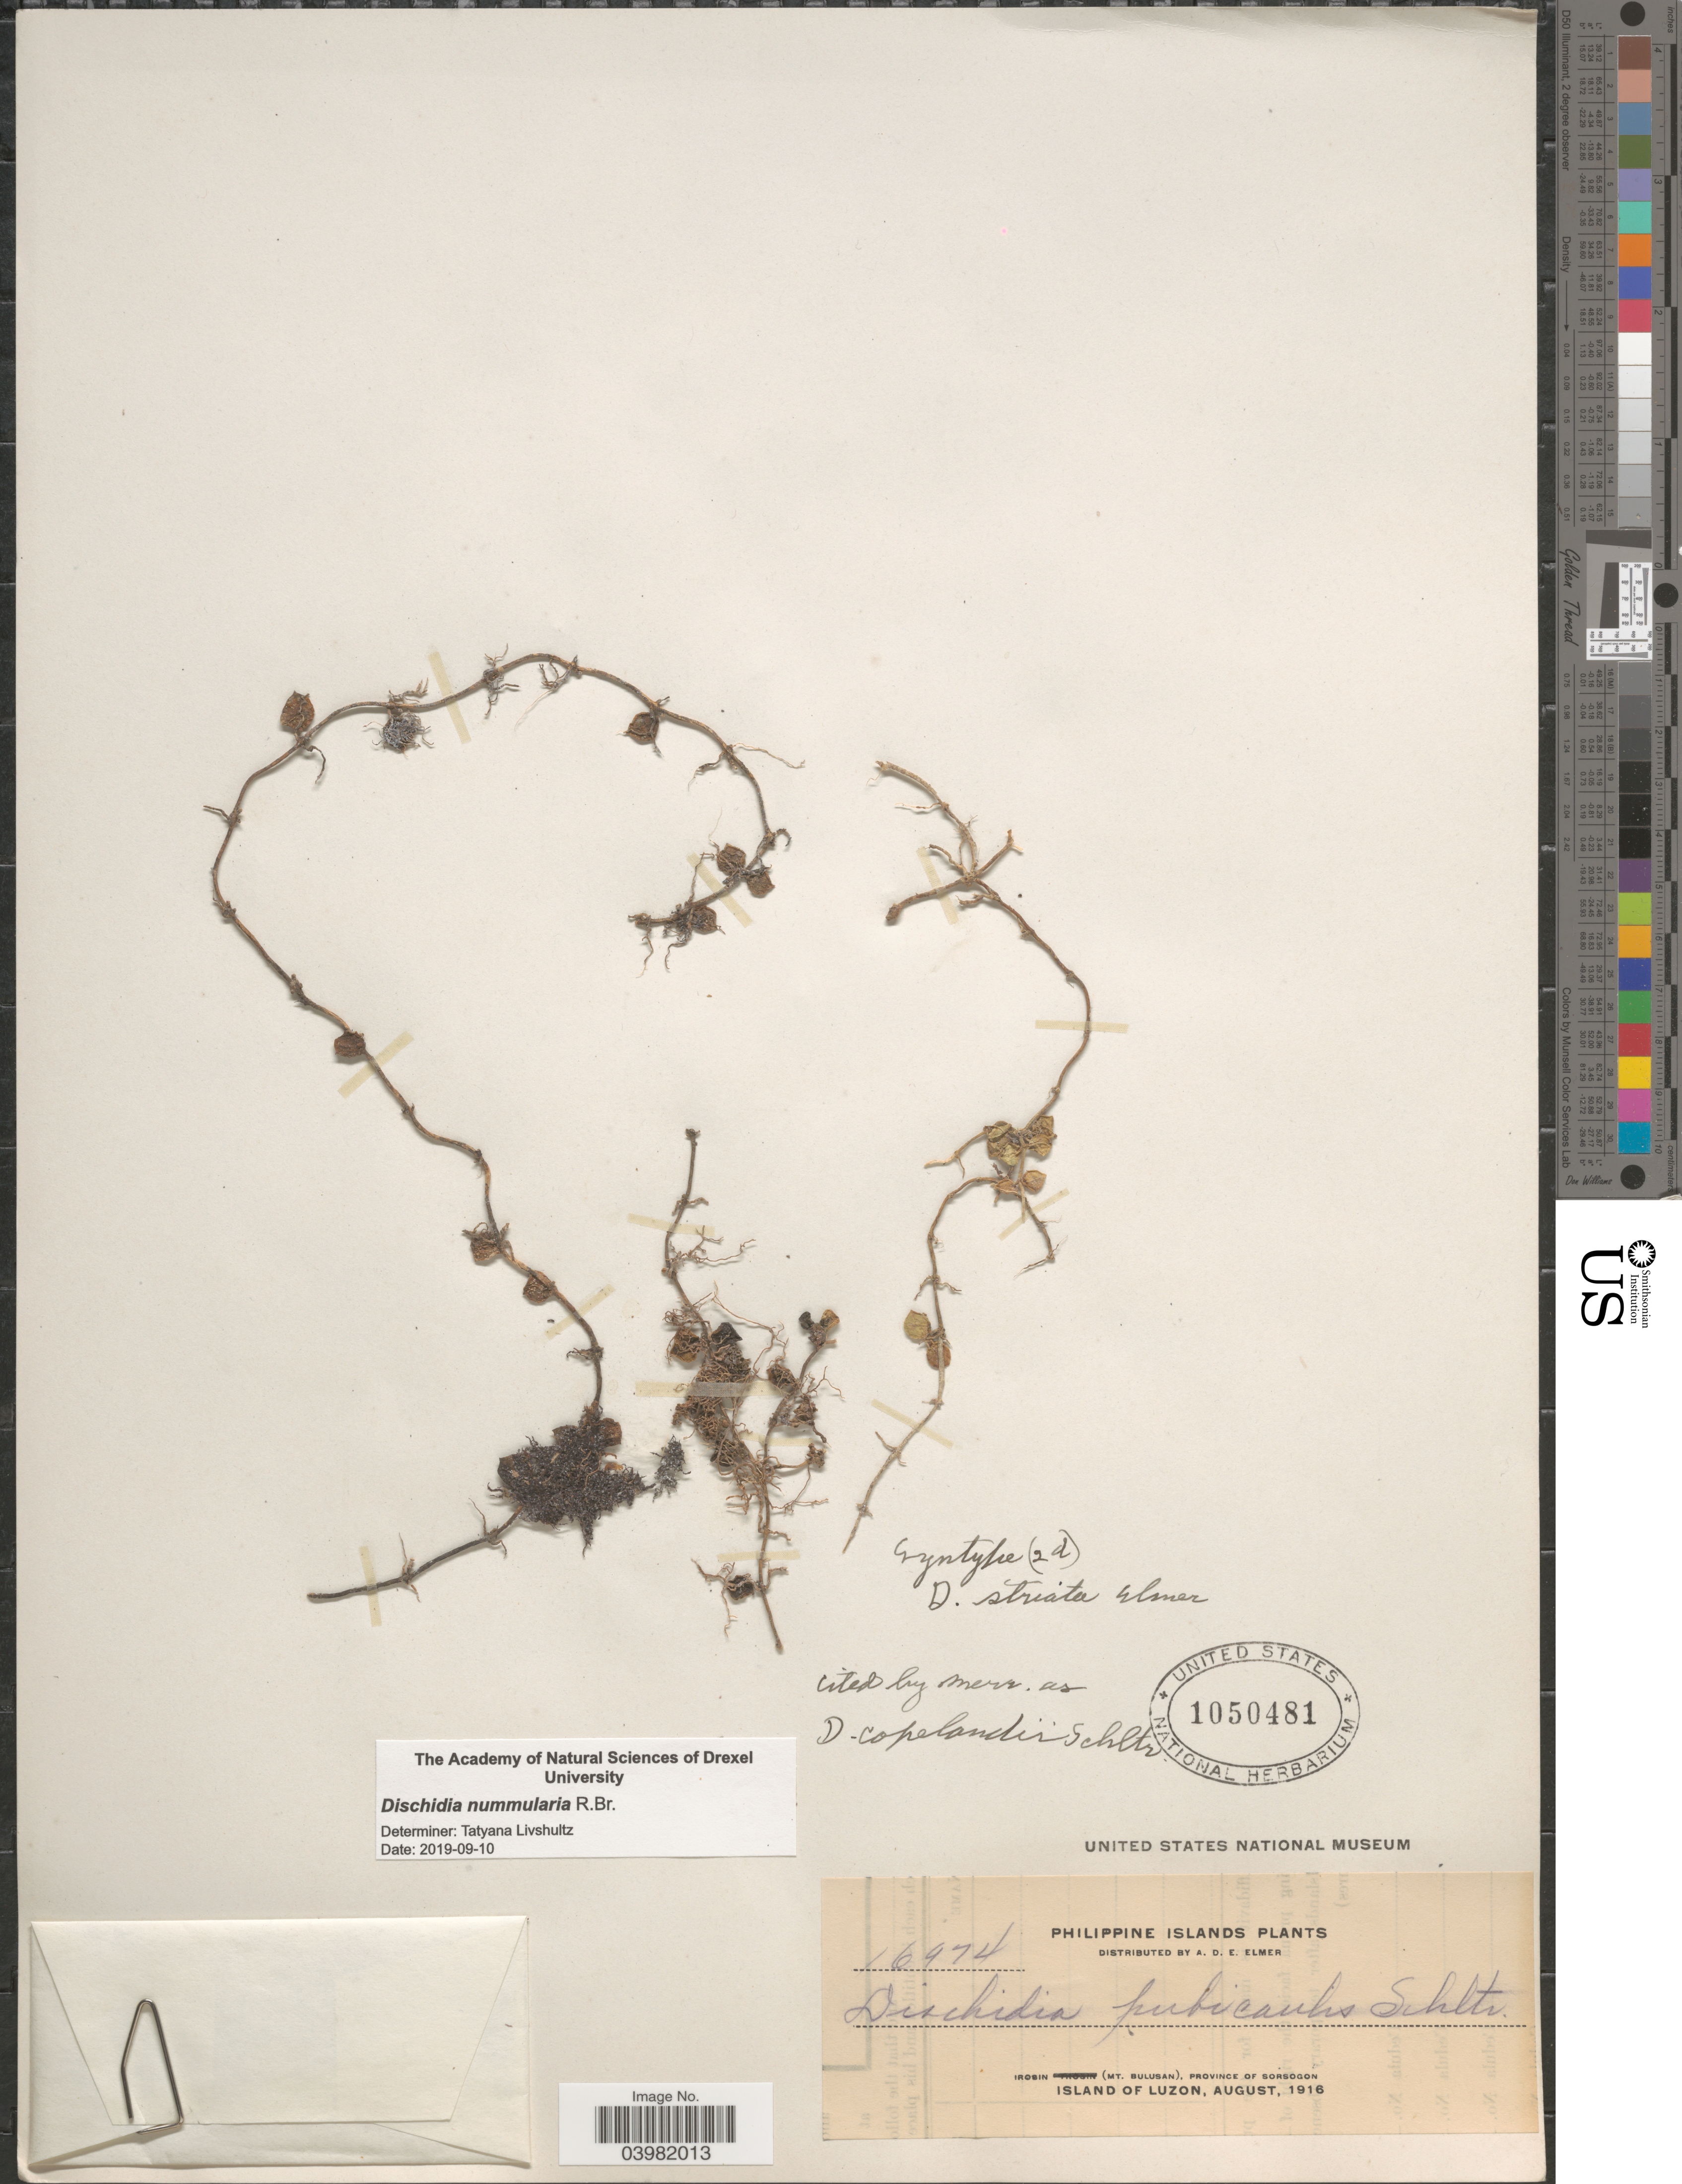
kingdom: Plantae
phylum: Tracheophyta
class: Magnoliopsida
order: Gentianales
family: Apocynaceae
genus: Dischidia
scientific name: Dischidia nummularia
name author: R. Br.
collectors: A. D. E. Elmer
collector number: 16974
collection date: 1916-08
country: Philippines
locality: Irosin (Mt. Bulusan), Province of Sorsogon. Island of Luzon.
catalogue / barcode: US 1050481